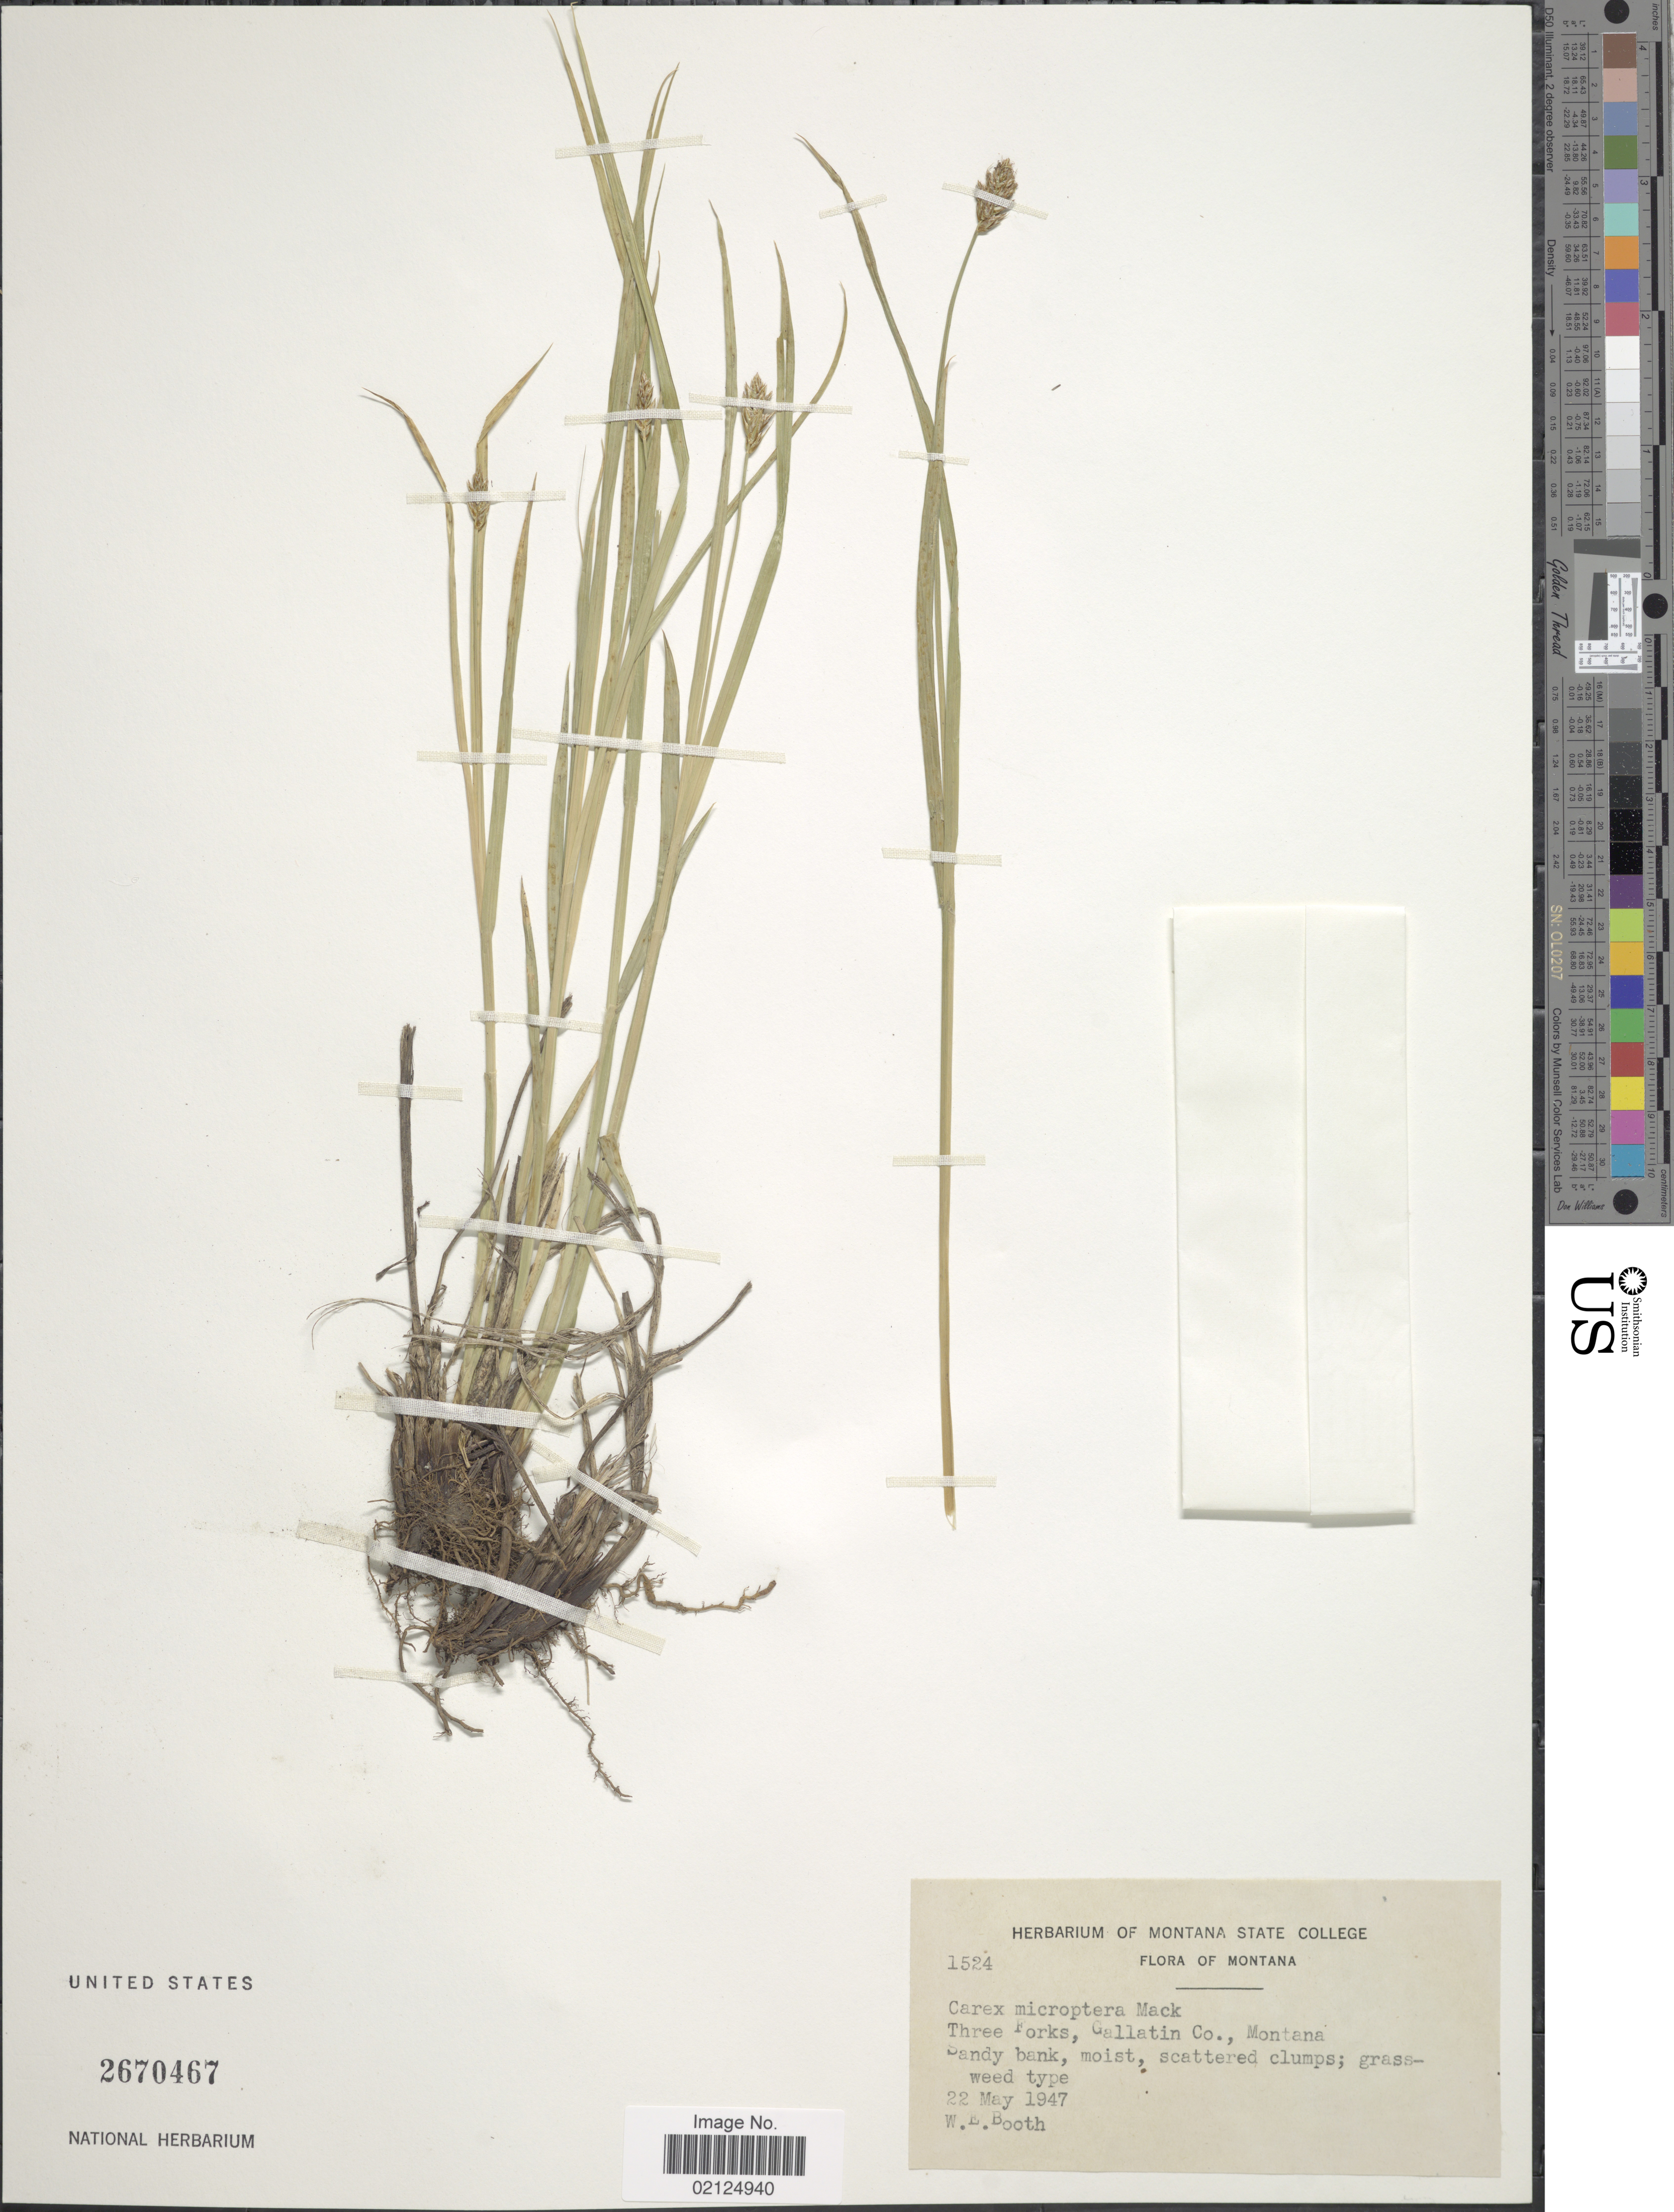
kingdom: Plantae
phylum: Tracheophyta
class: Liliopsida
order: Poales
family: Cyperaceae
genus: Carex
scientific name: Carex microptera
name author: Mack.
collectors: W. Booth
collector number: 1524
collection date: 1947-05-22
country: United States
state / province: Montana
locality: Three Forks, Gallatin Co.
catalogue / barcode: US 2670467